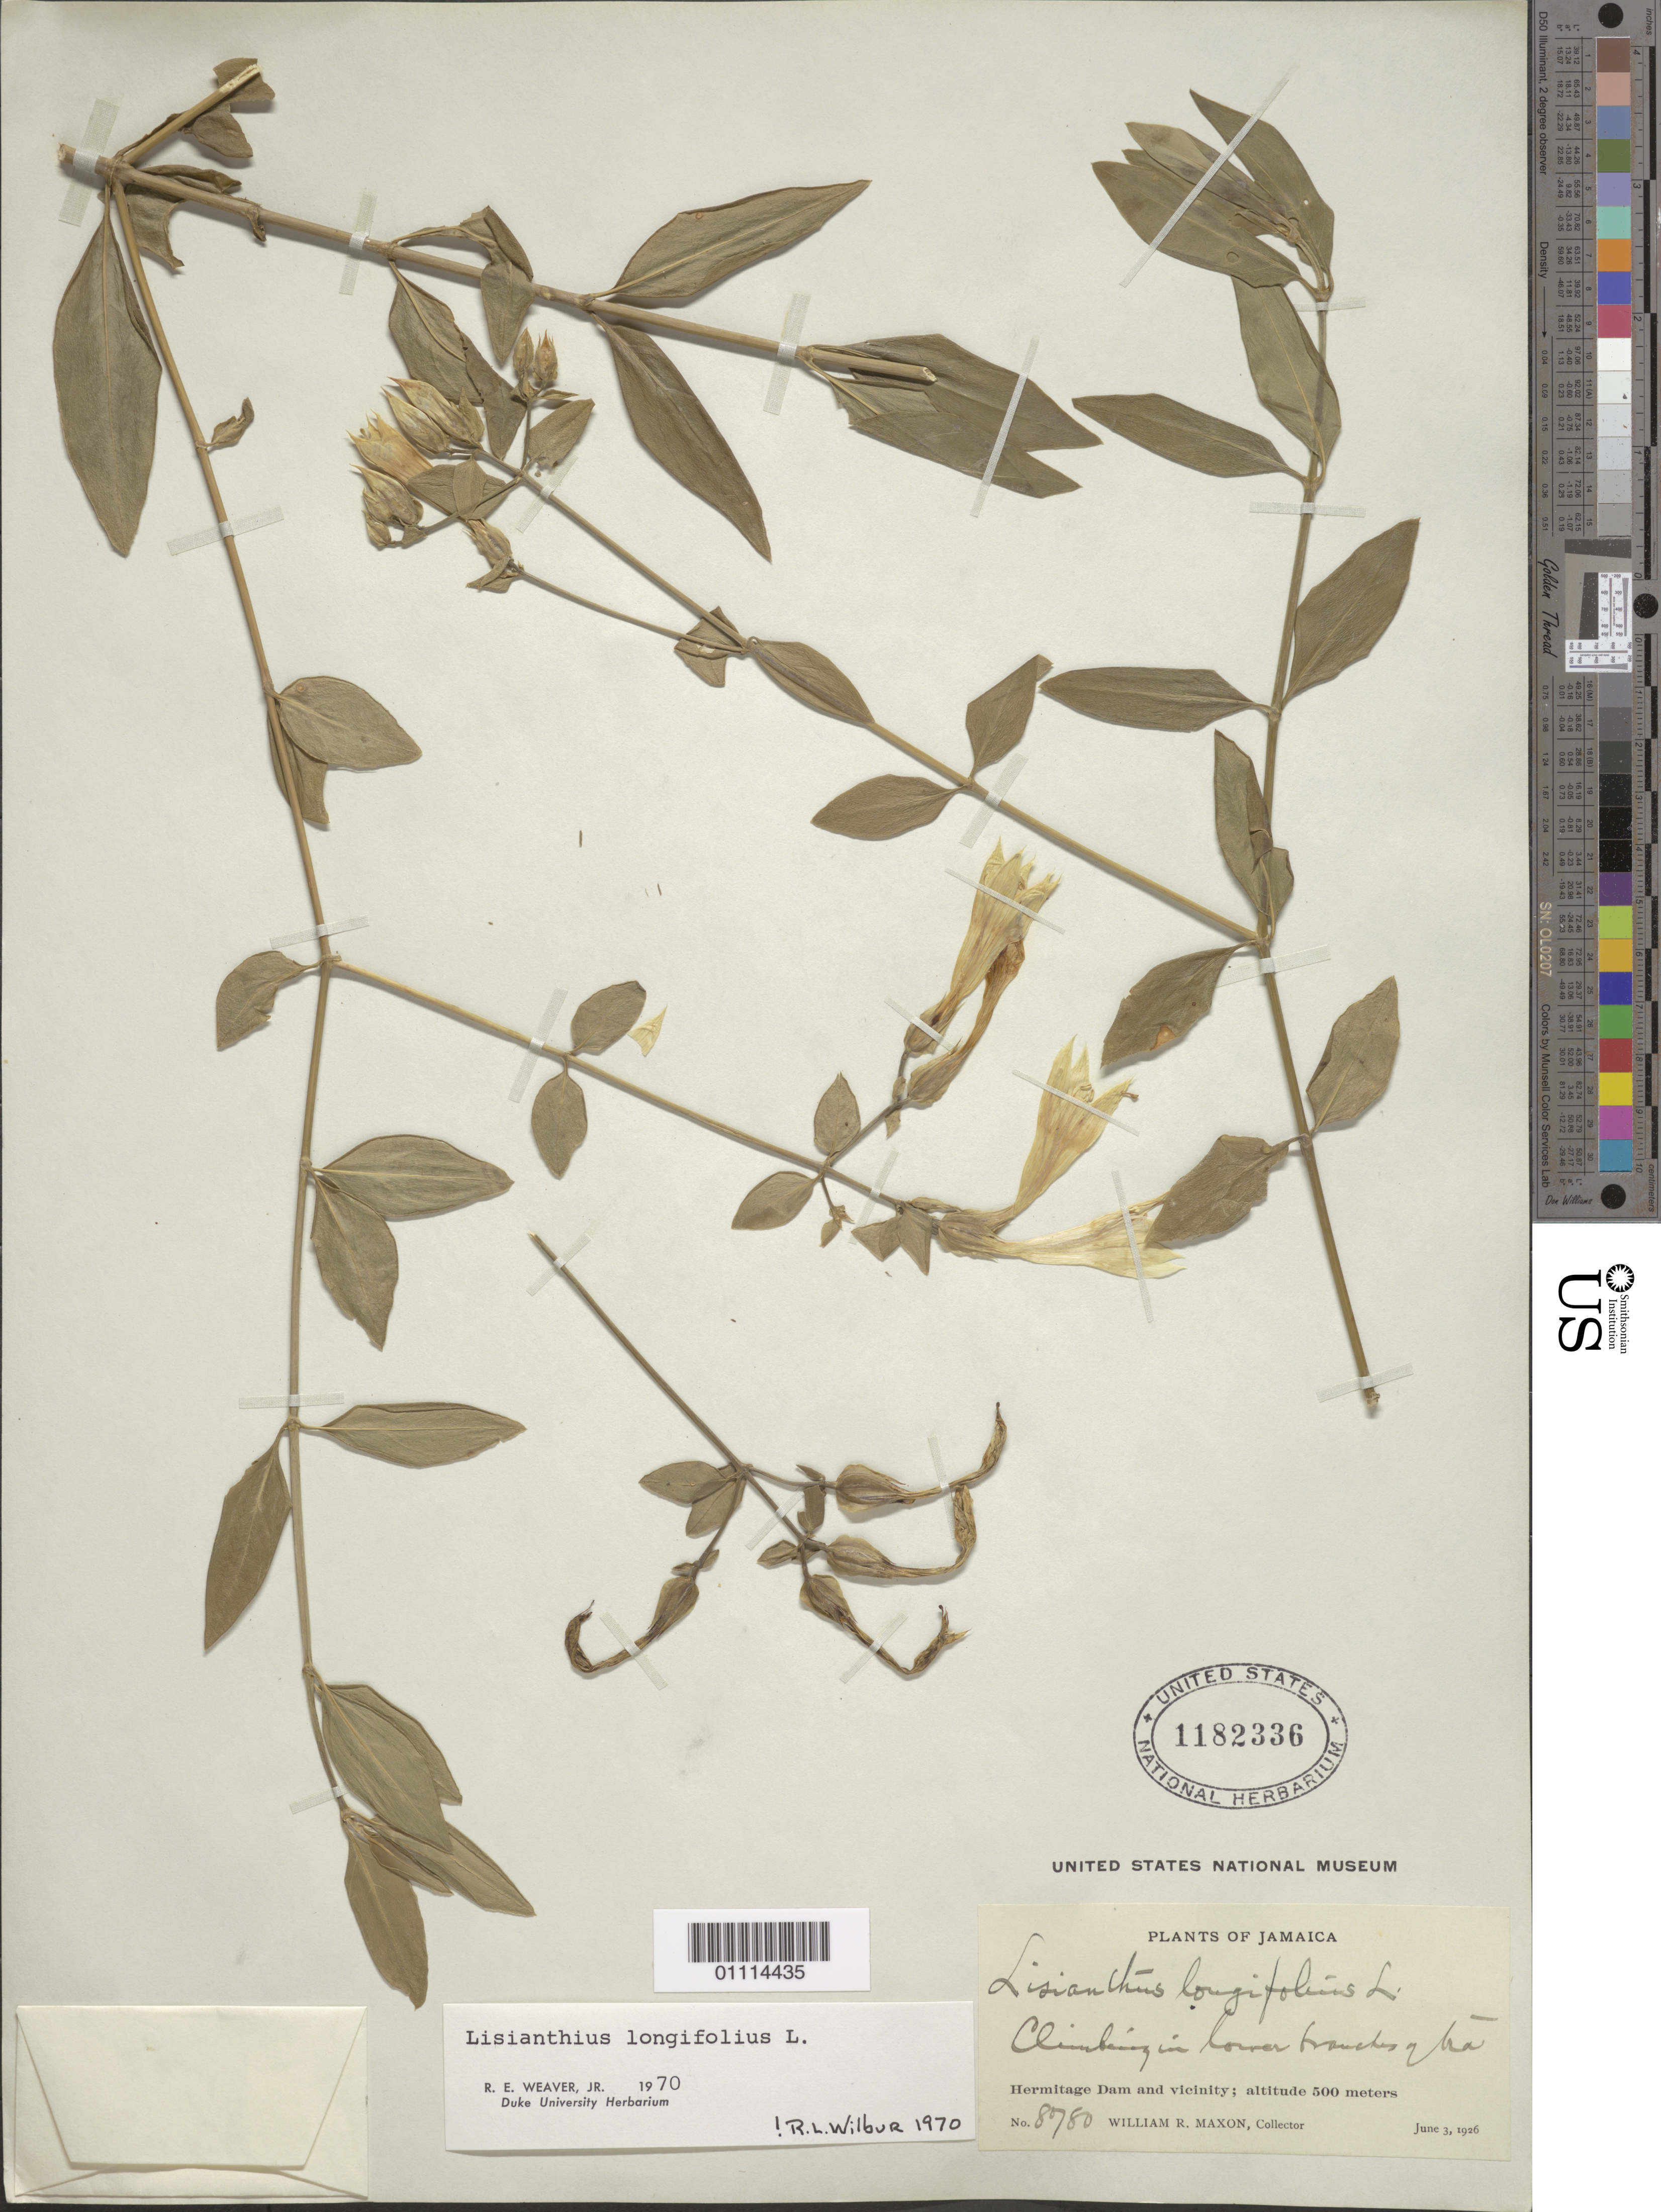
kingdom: Plantae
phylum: Tracheophyta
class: Magnoliopsida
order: Gentianales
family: Gentianaceae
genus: Lisianthius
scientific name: Lisianthius longifolius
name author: L.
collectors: W. R. Maxon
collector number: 8780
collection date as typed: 03 Jun 1926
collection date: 1926-06-03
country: Jamaica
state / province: Saint Andrew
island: Jamaica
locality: Hermitage Dam and vicinity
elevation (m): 500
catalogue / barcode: US 1182336